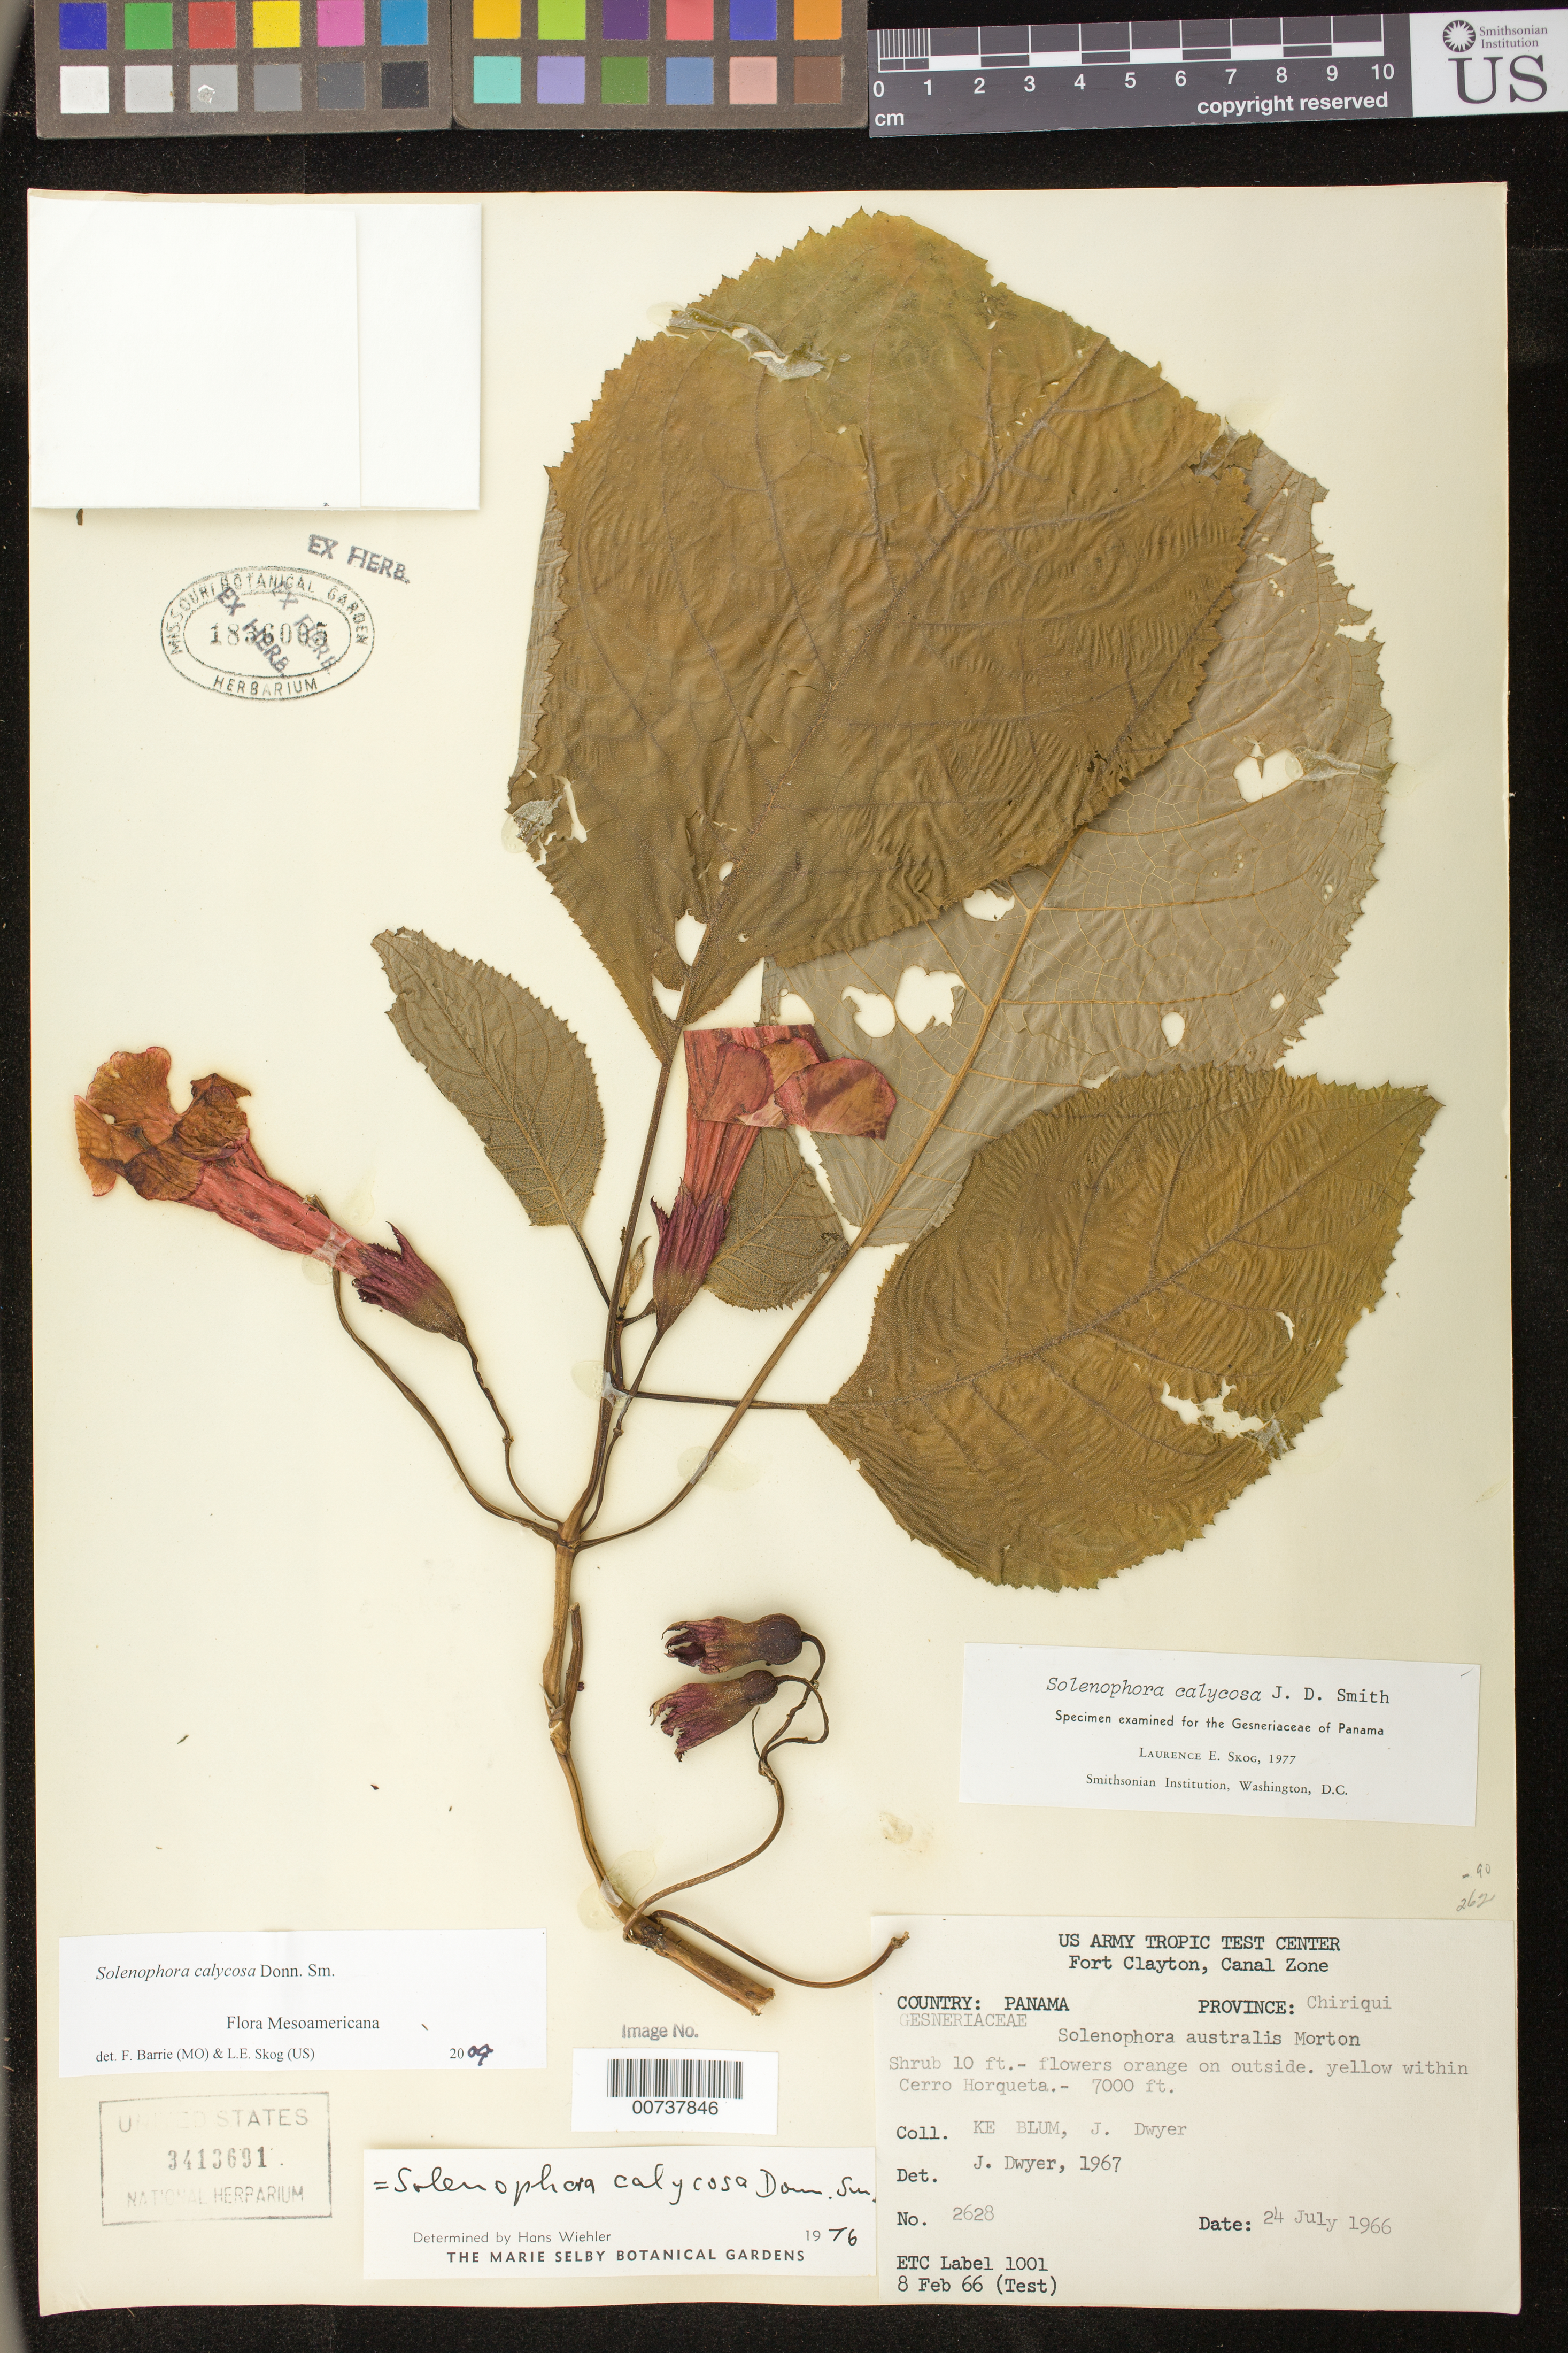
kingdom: Plantae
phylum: Tracheophyta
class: Magnoliopsida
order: Lamiales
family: Gesneriaceae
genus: Solenophora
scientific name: Solenophora calycosa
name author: Donn. Sm.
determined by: Skog, Laurence E.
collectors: K. E. Blum & J. Dwyer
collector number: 2628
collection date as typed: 24 Jul 1966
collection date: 1966-07-24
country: Panama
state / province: Chiriquí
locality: Cerro Horqueta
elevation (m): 2134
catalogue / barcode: US 3413691